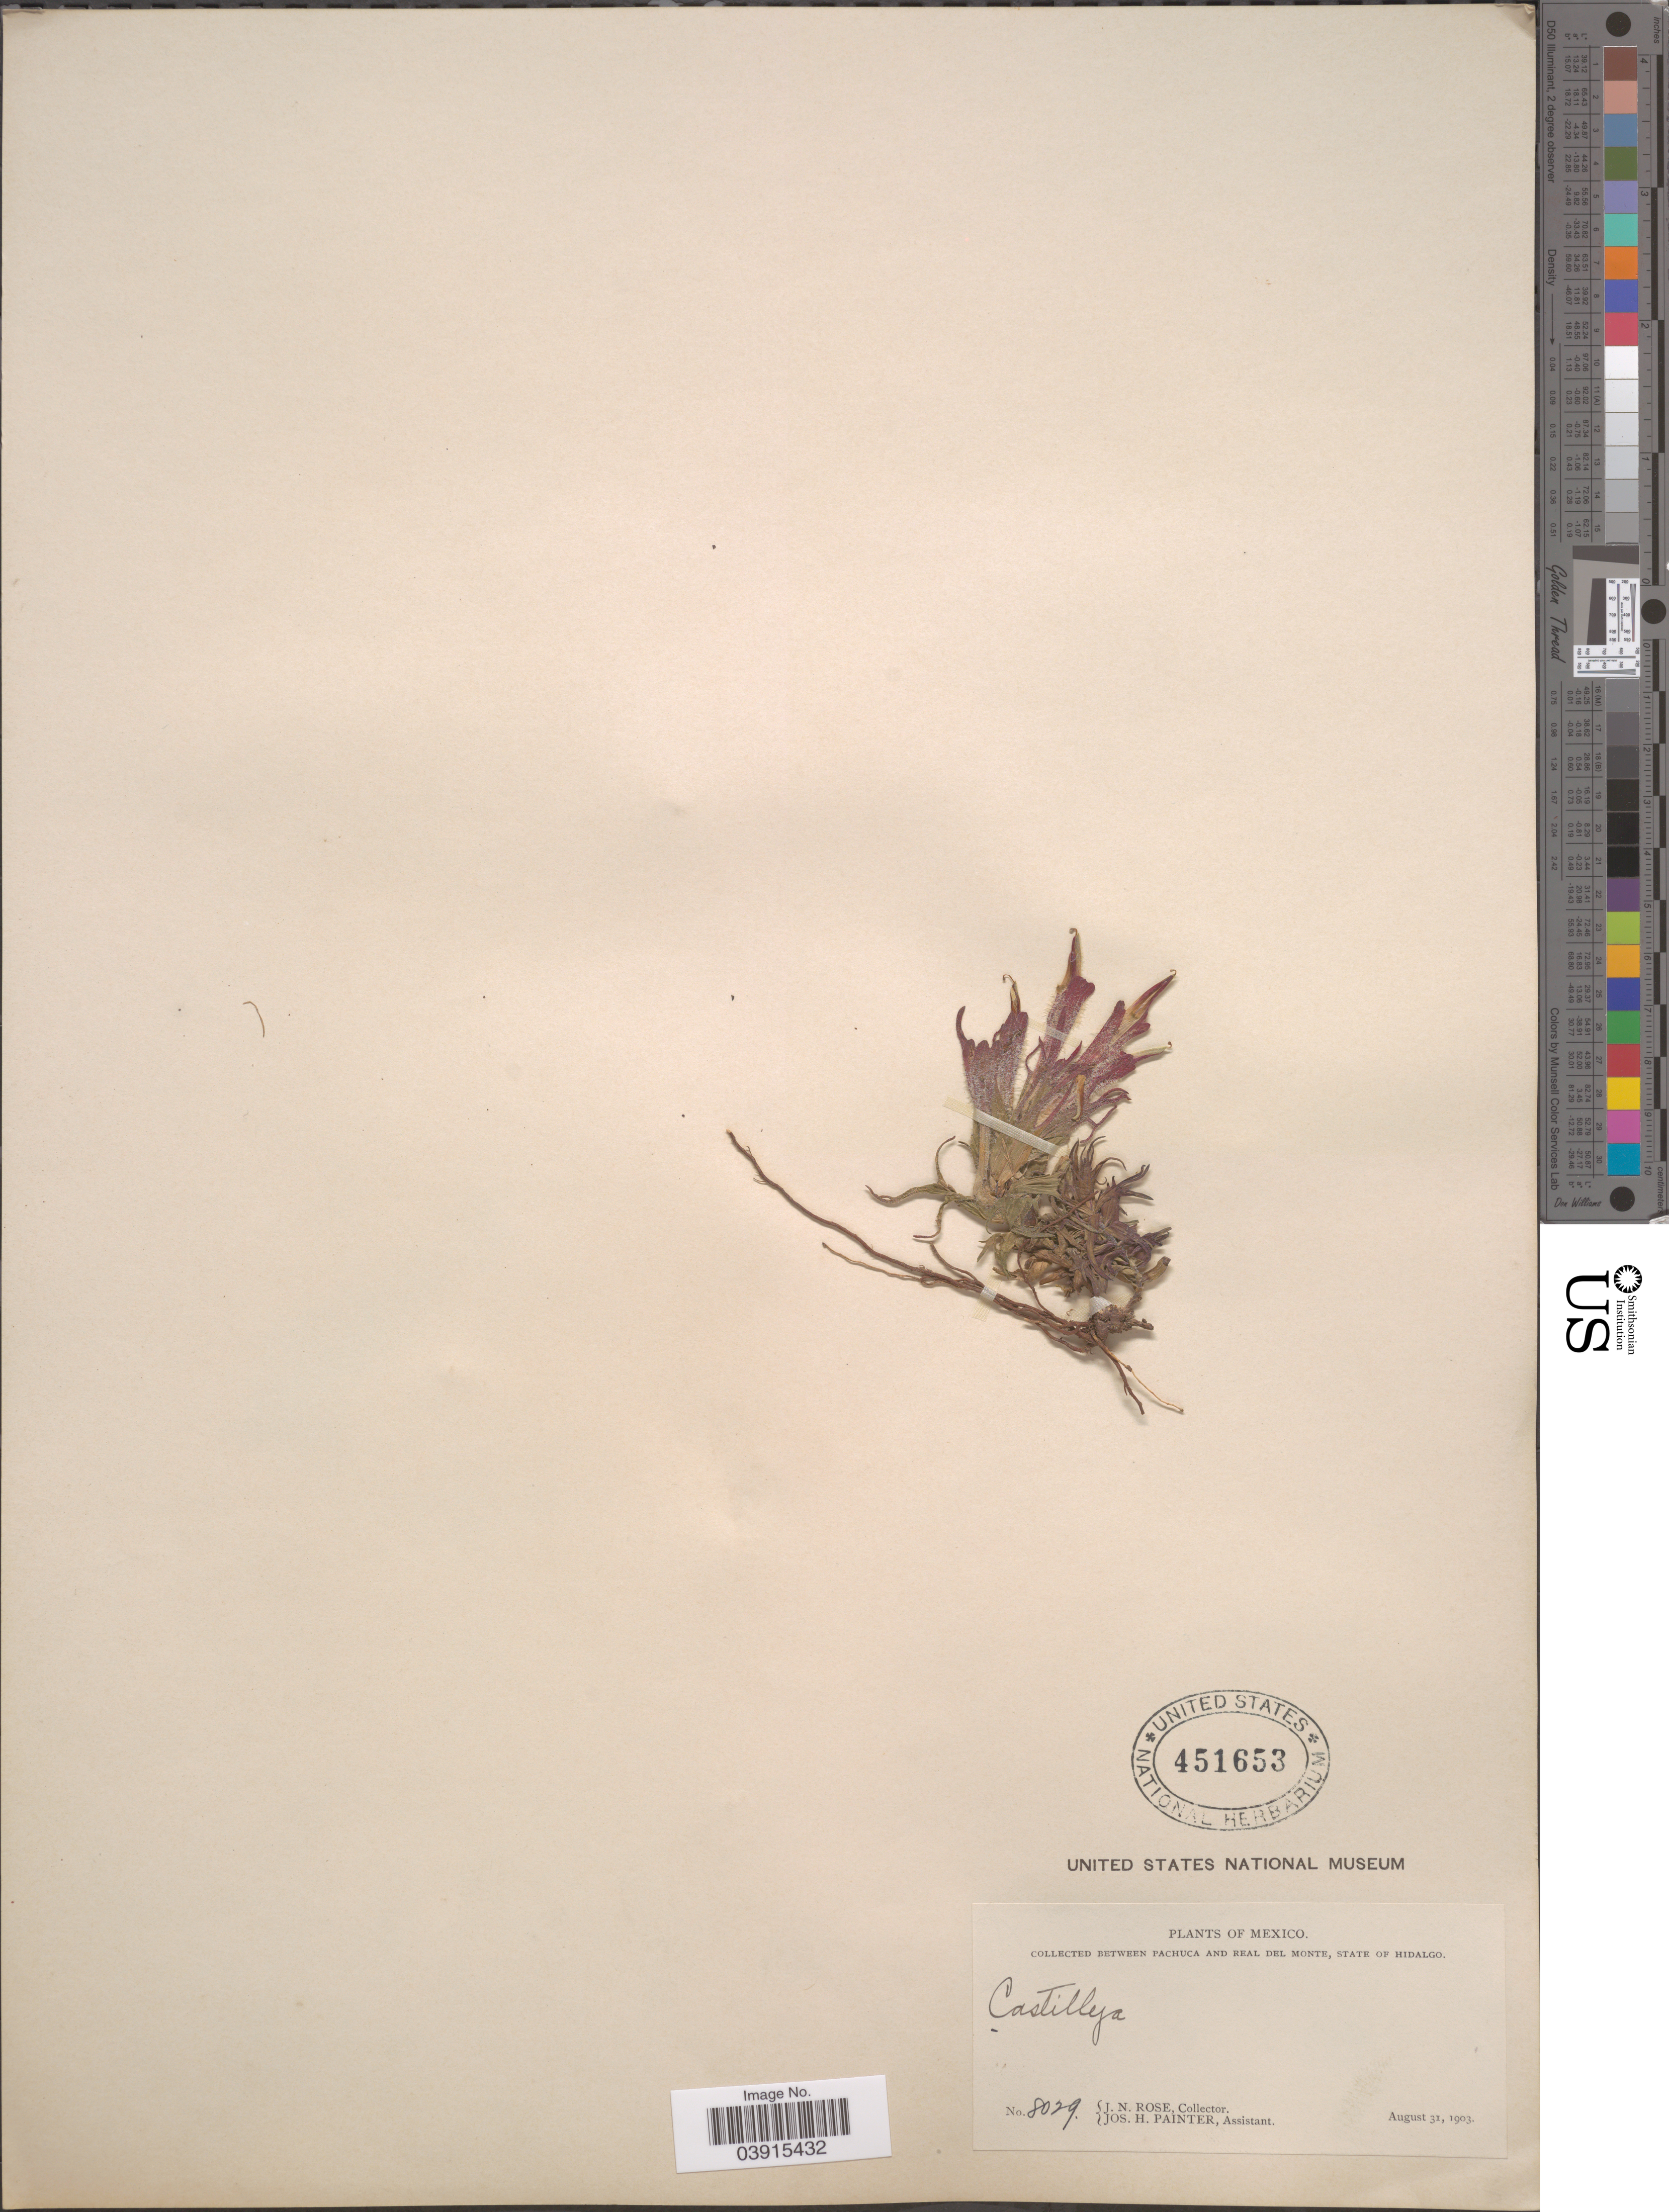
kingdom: Plantae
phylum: Tracheophyta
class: Magnoliopsida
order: Lamiales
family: Orobanchaceae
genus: Castilleja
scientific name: Castilleja schaffneri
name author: Hemsl.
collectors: J. N. Rose & J. H. Painter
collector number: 8029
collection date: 1903-08-31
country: Mexico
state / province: Hidalgo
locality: Between Pachuca and Real del Monte.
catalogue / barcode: US 451653